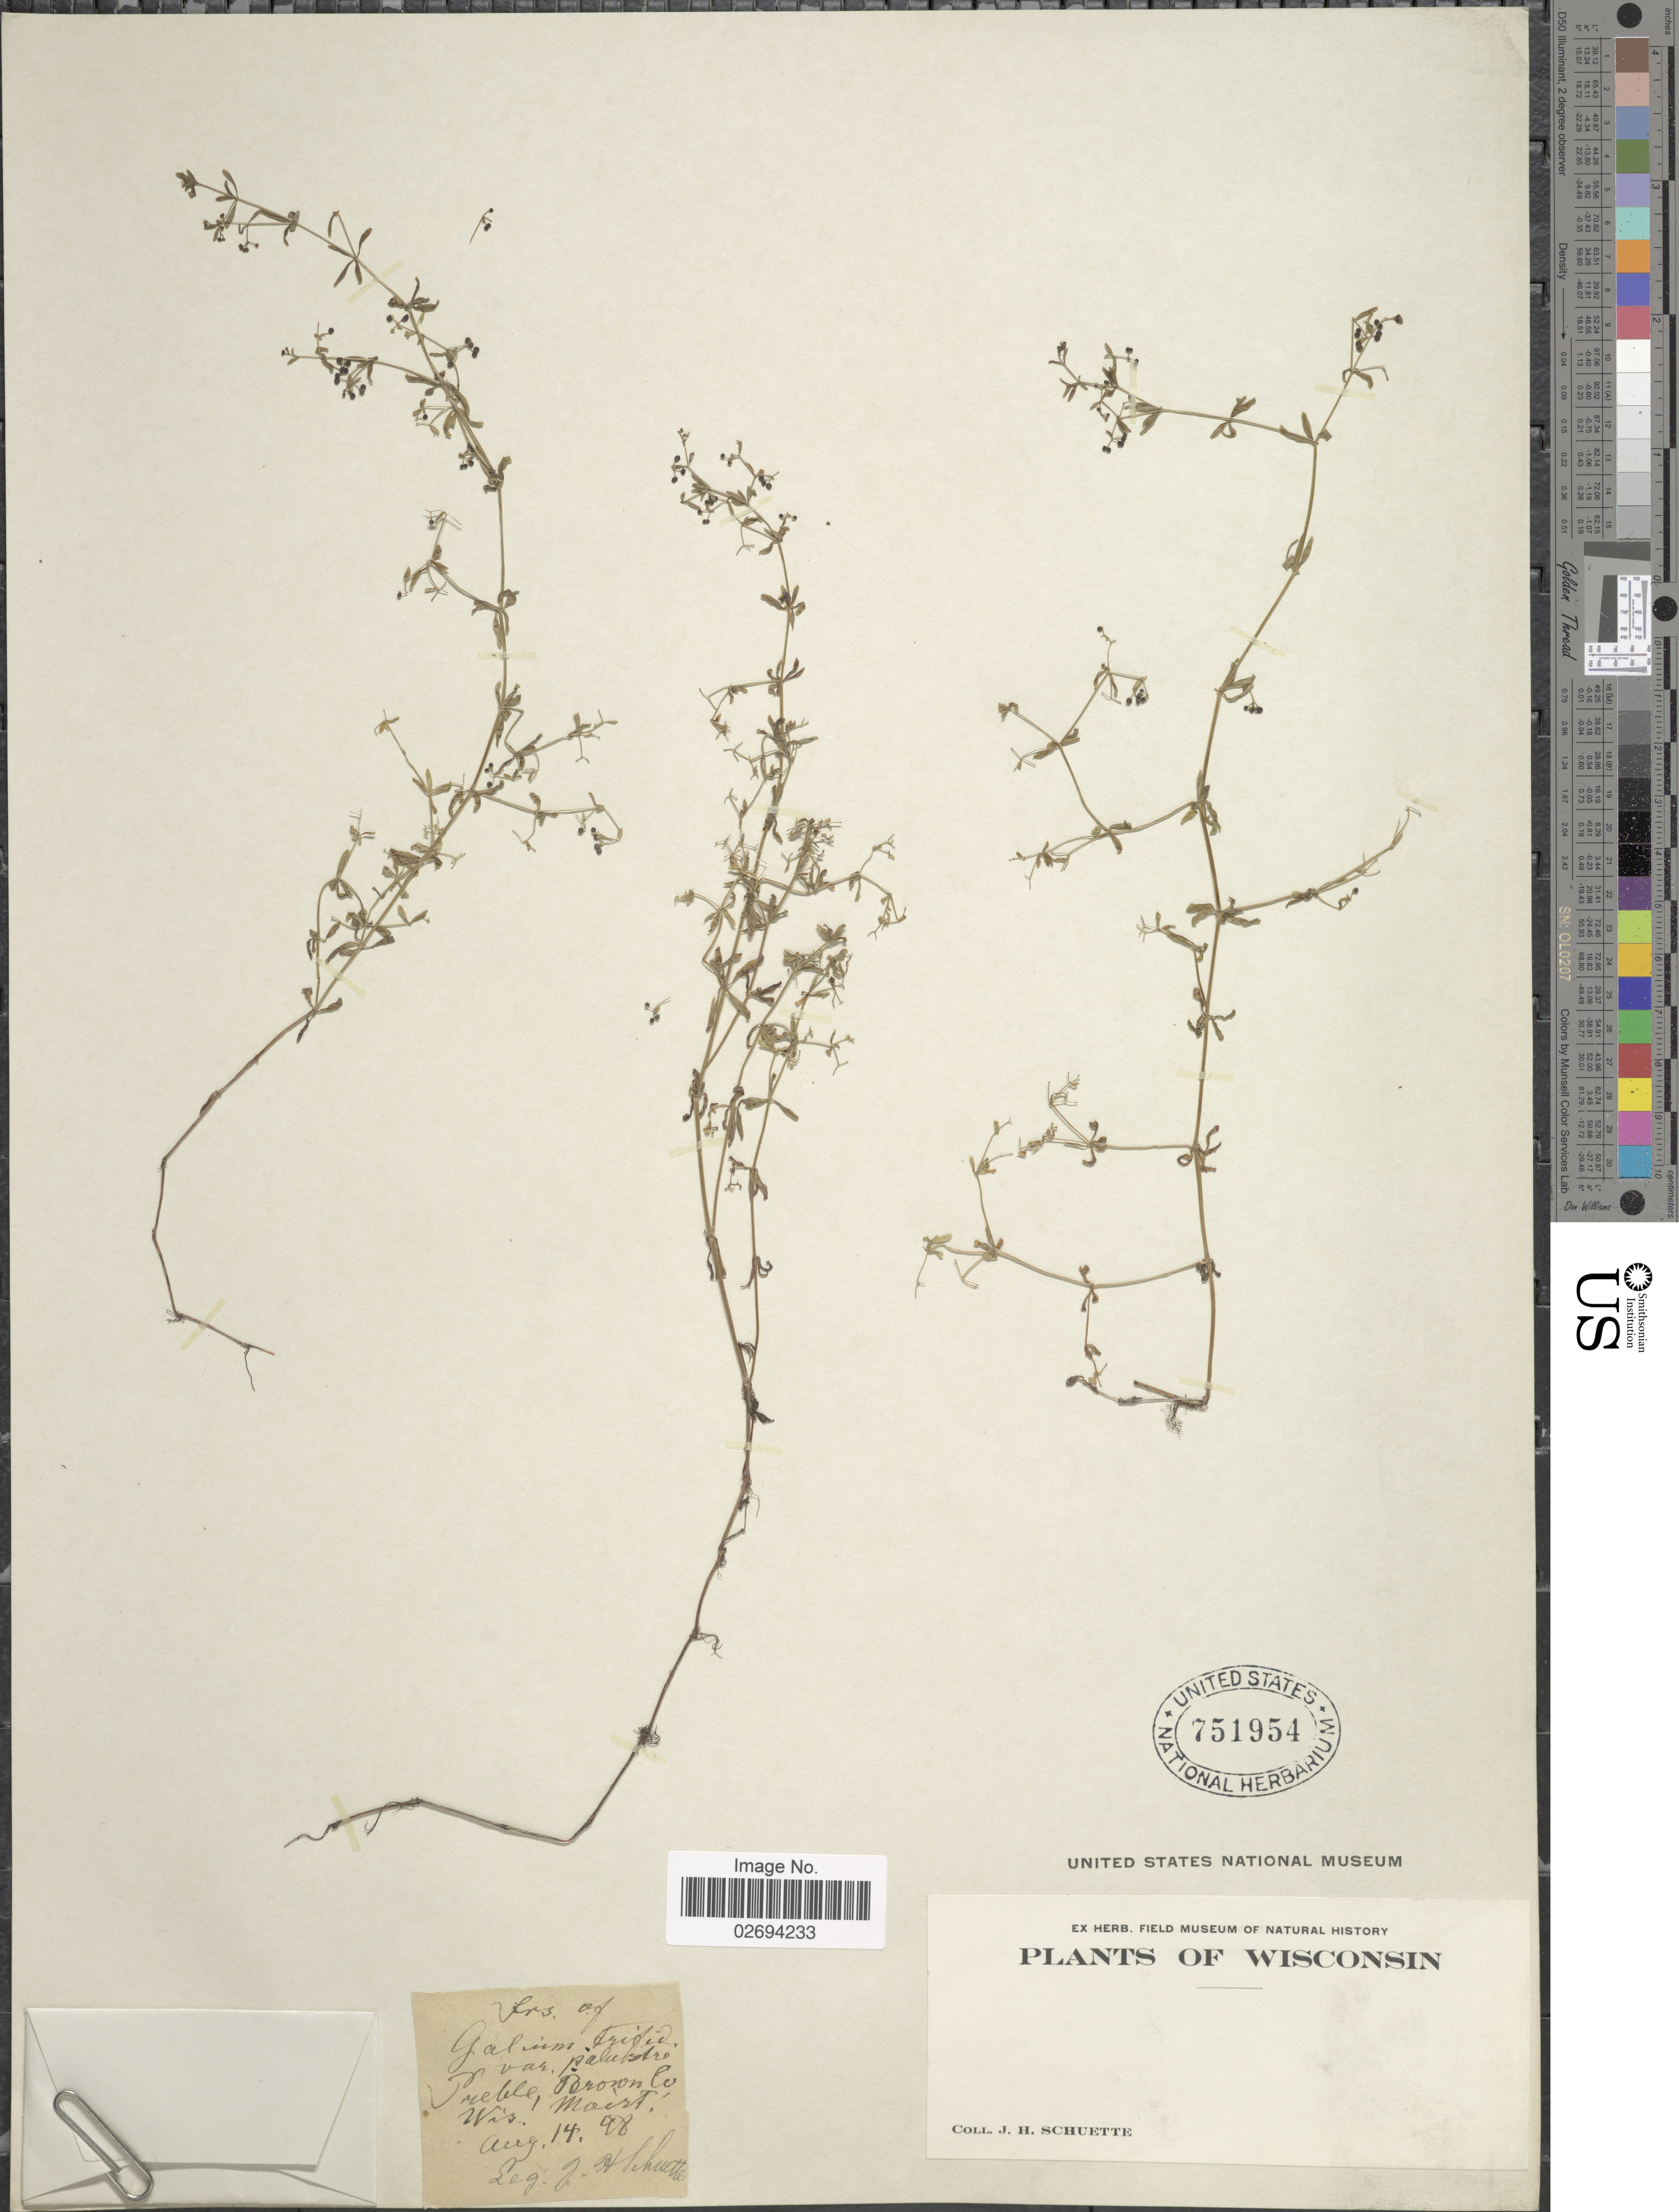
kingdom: Plantae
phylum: Tracheophyta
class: Magnoliopsida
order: Gentianales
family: Rubiaceae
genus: Galium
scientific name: Galium trifidum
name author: L.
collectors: J. H. Schuette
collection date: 1898-08-14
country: United States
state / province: Wisconsin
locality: Preble, Brown Co.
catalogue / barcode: US 751954